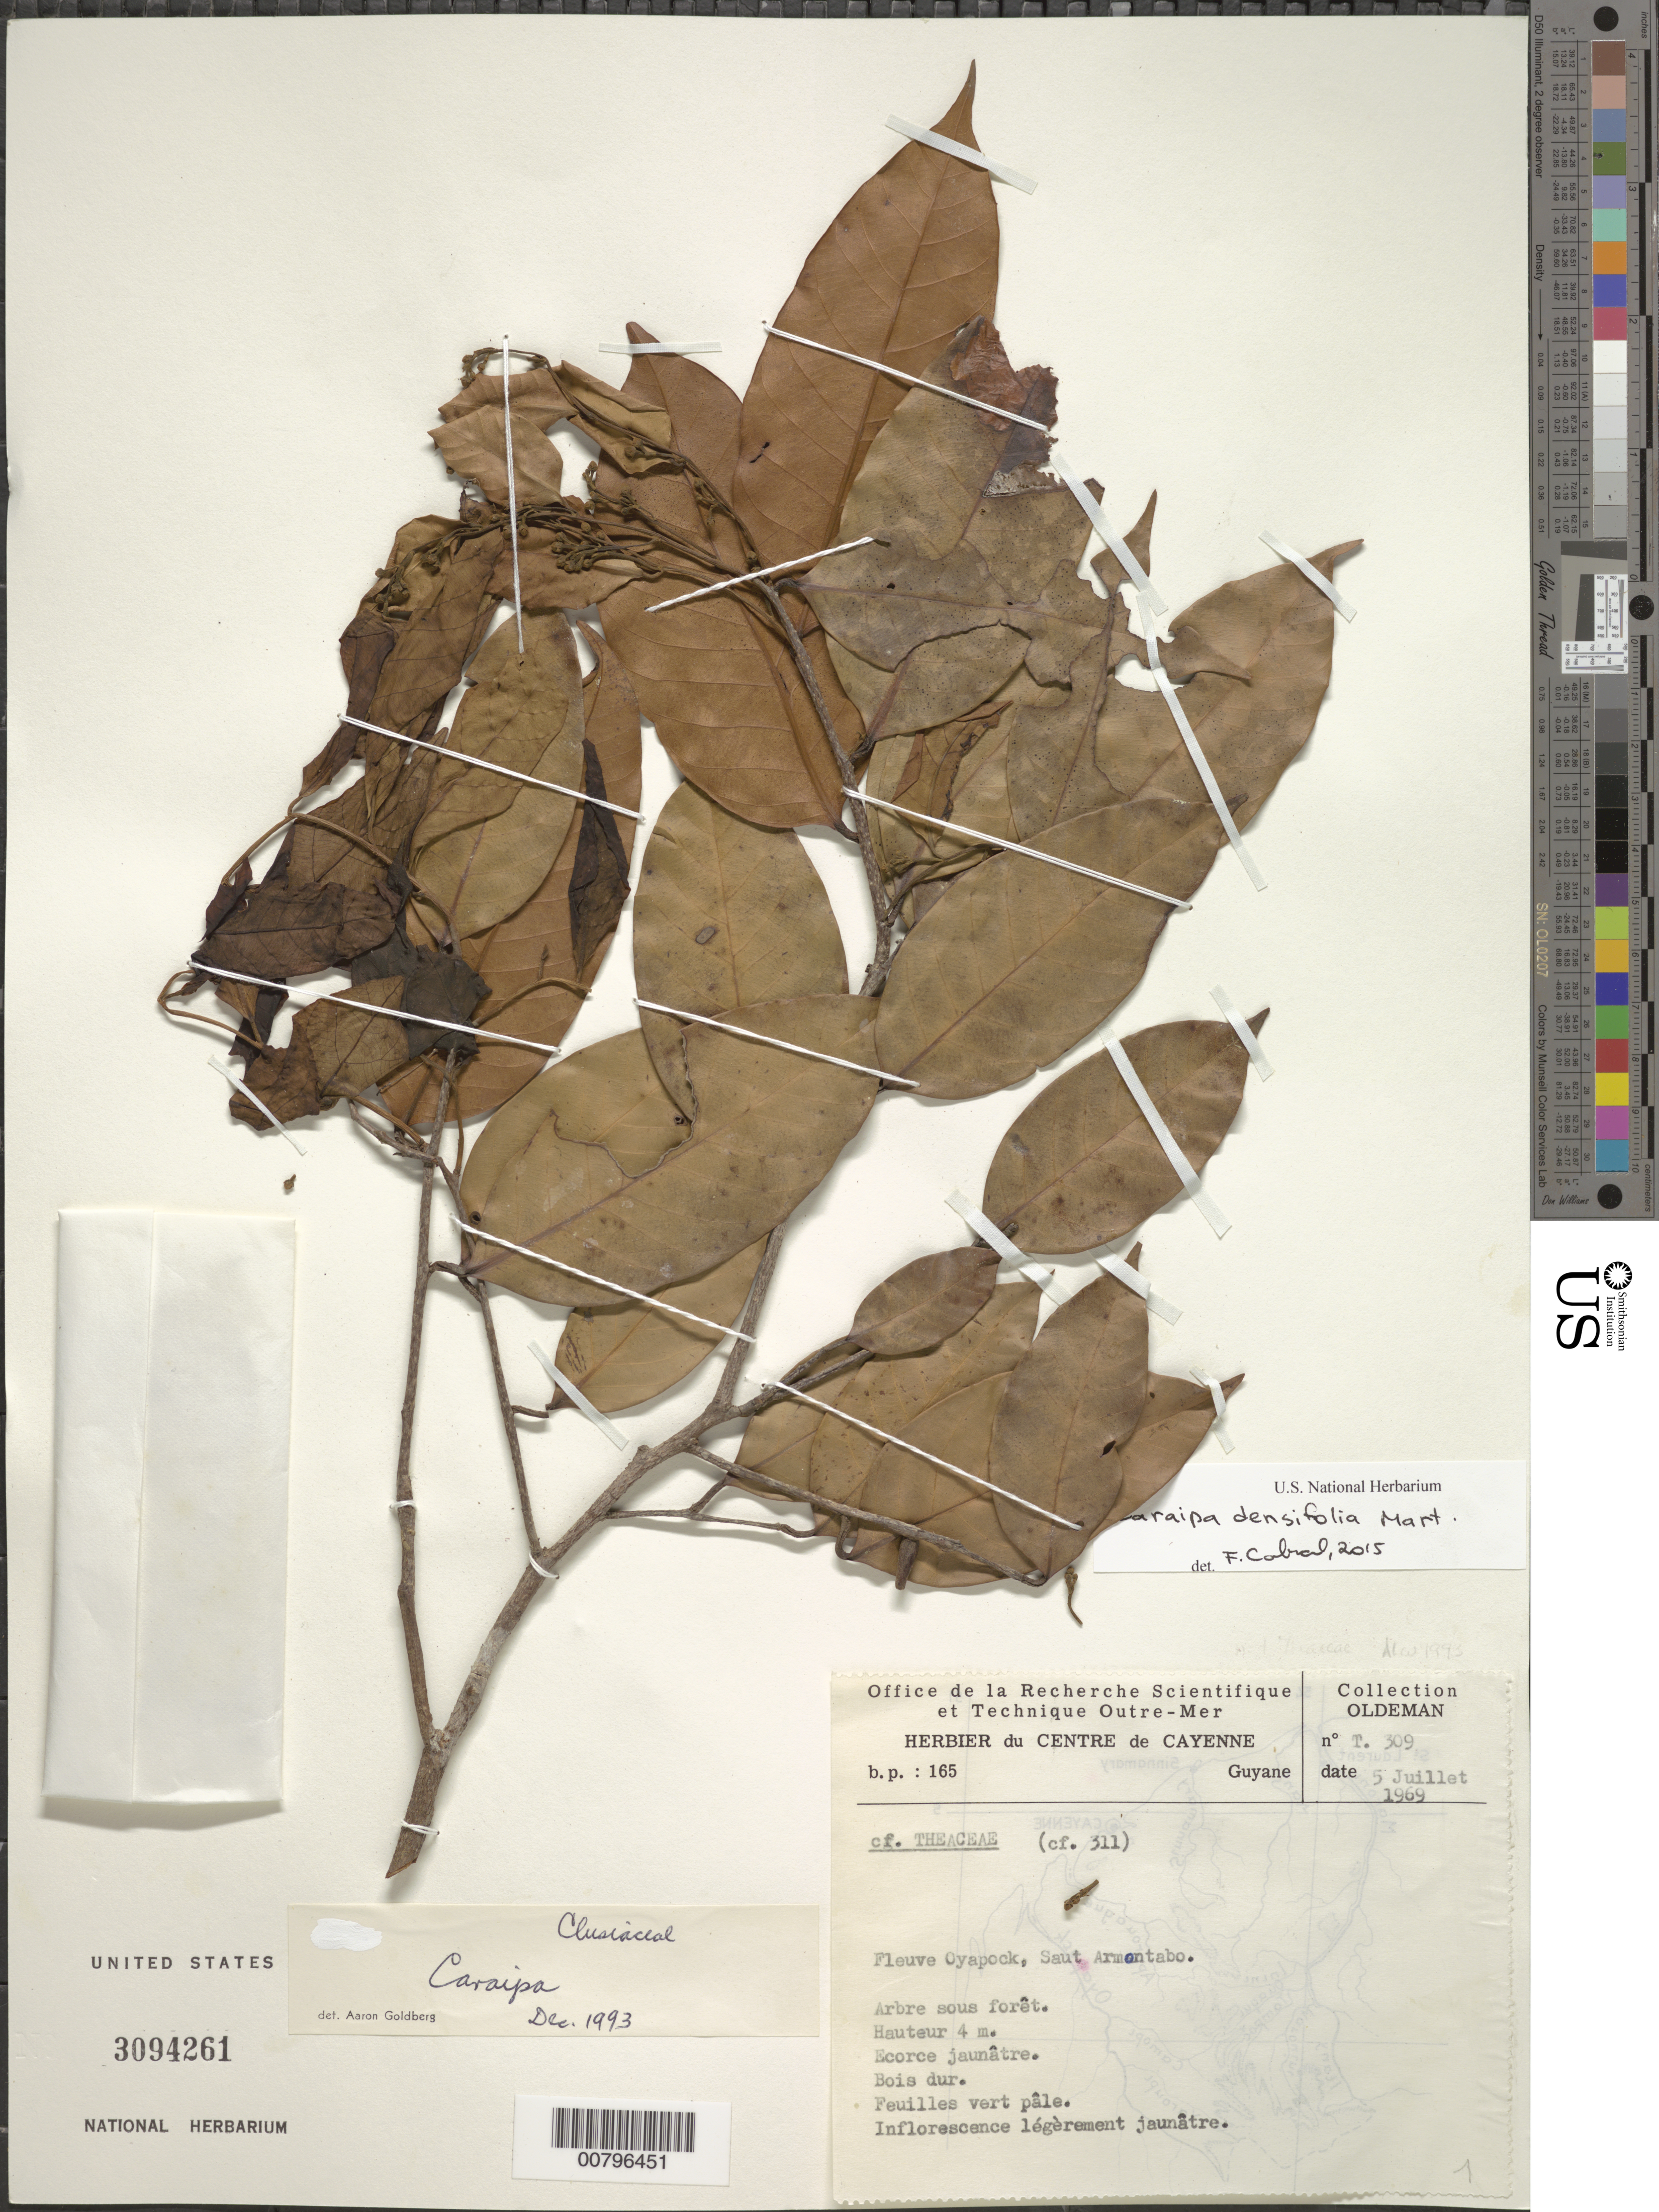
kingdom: Plantae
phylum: Tracheophyta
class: Magnoliopsida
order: Malpighiales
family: Calophyllaceae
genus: Caraipa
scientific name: Caraipa densifolia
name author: Mart.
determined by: Cabral, F. N.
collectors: R. Oldeman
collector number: T 309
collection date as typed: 5-Jul-69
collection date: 1969-07-05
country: French Guiana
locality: Fleuve Oyapock, Saut Armontabo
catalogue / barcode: US 3094261